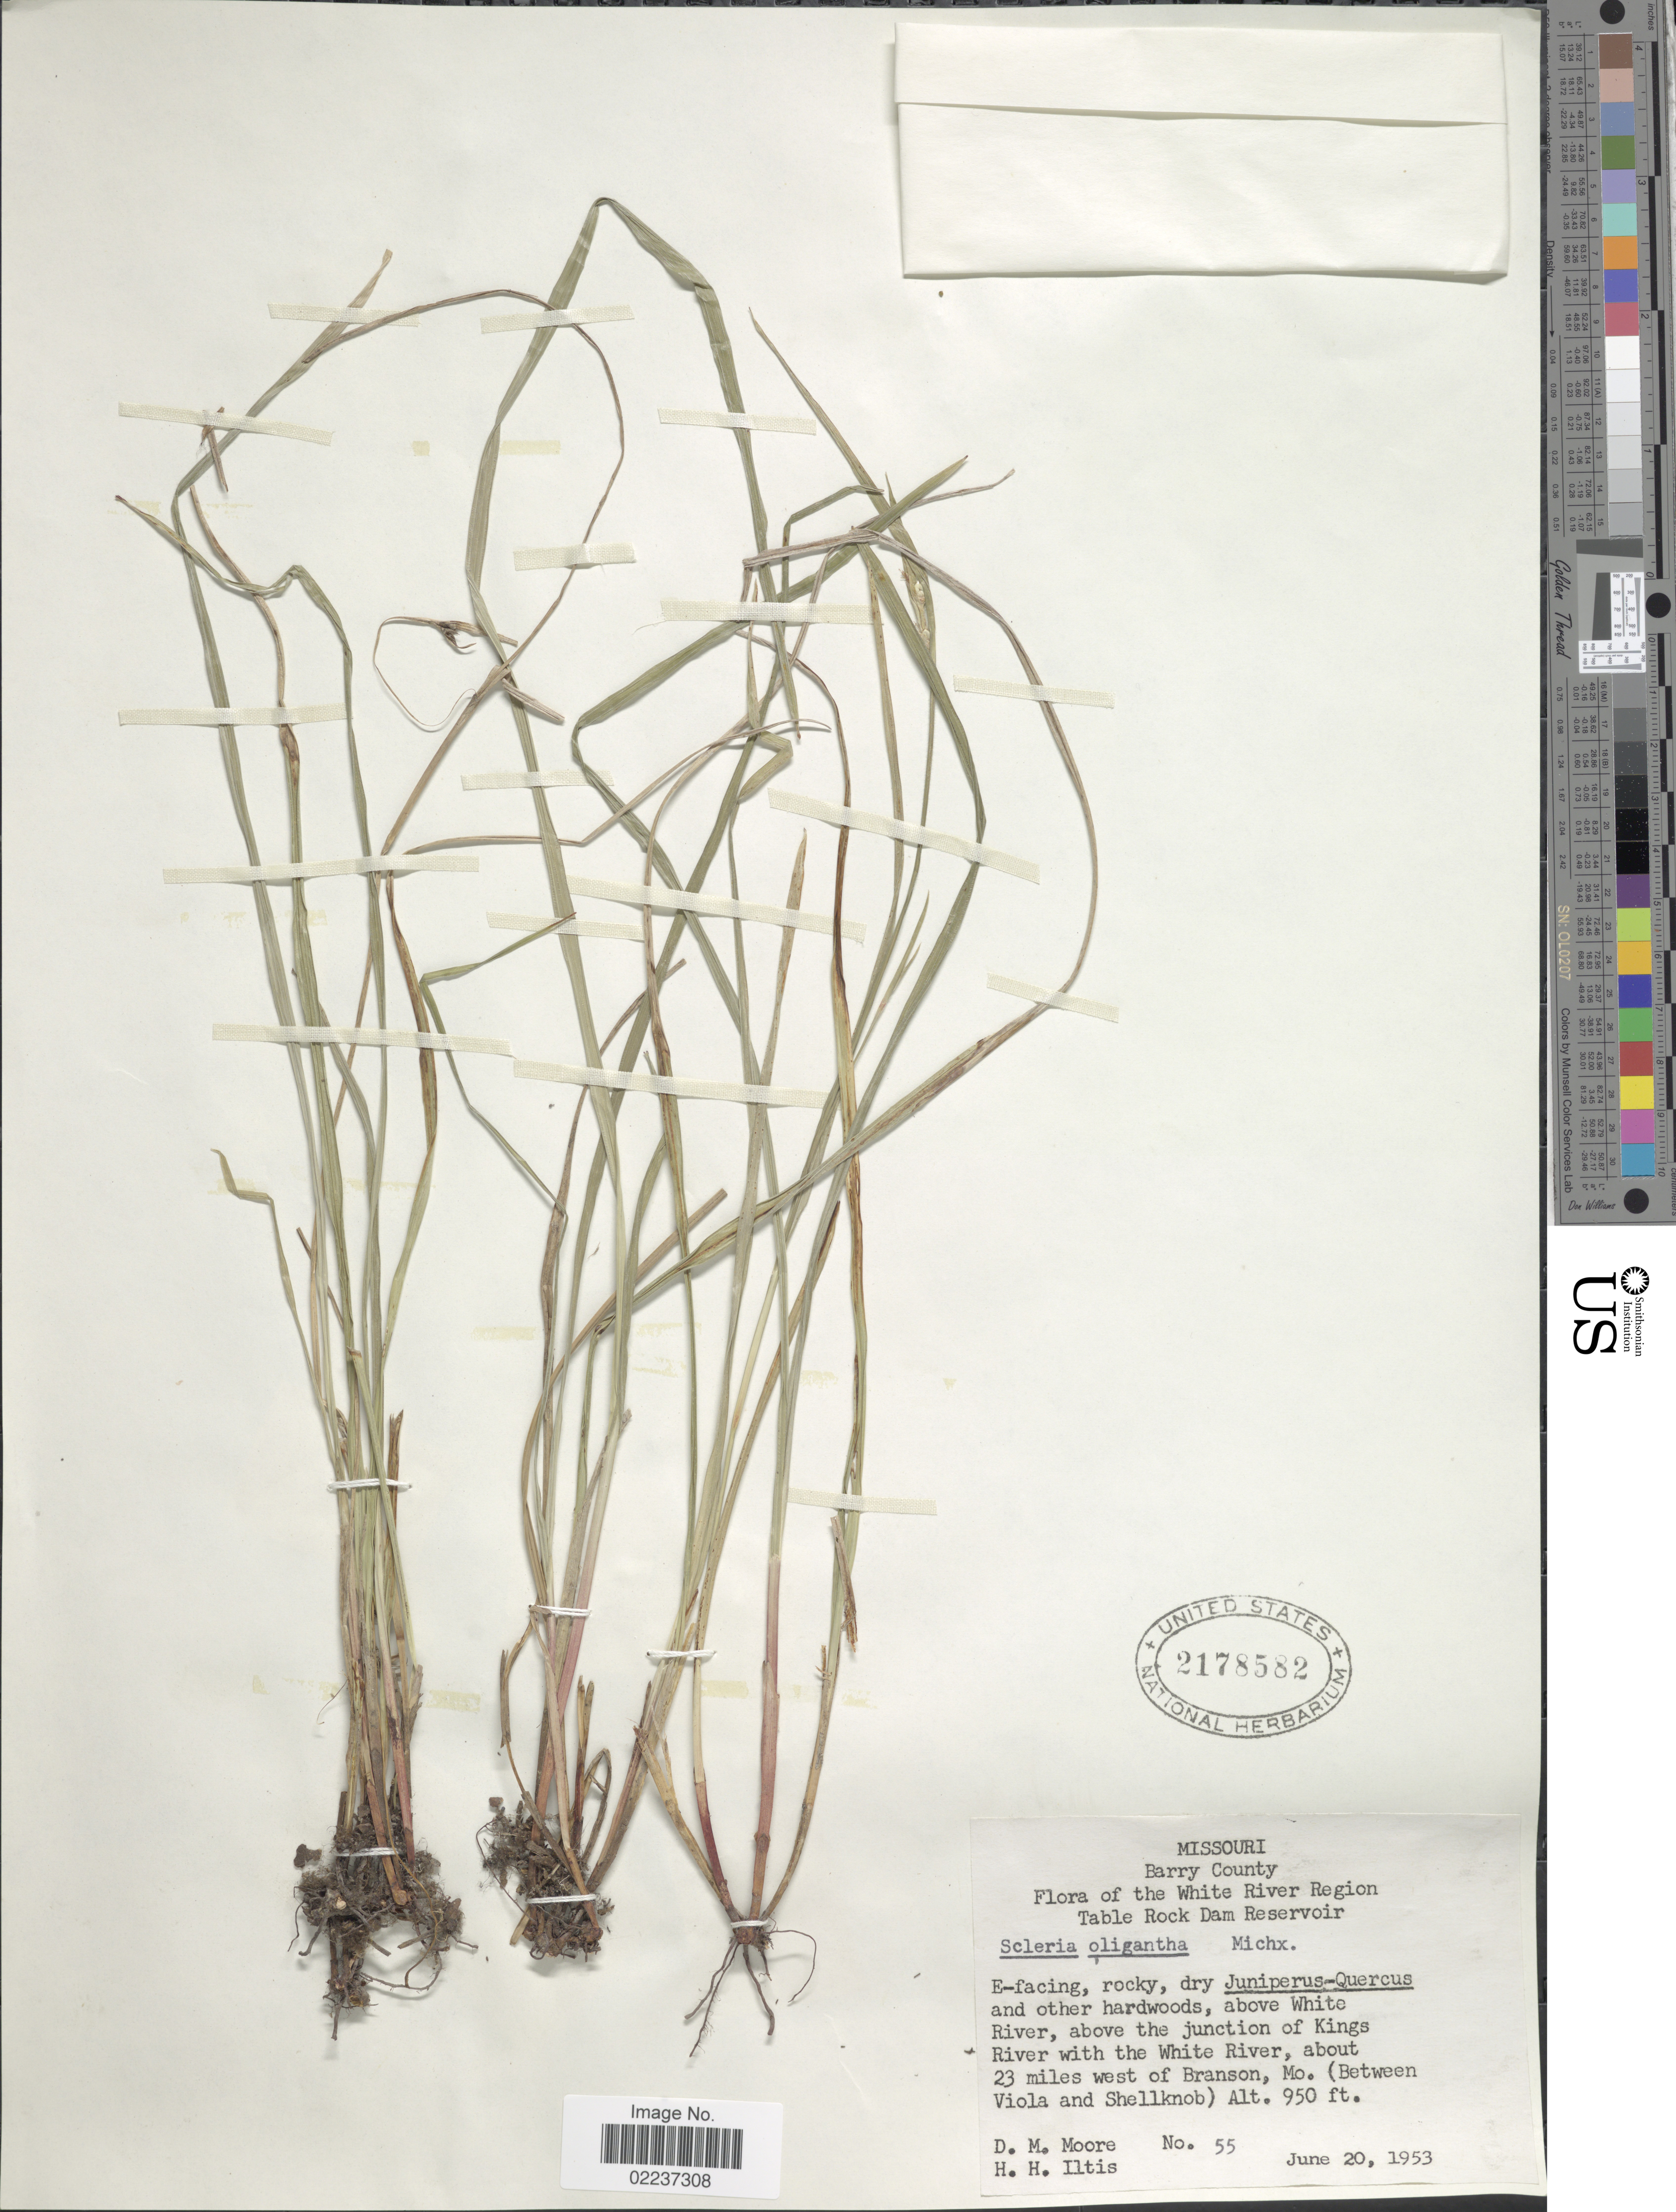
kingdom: Plantae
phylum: Tracheophyta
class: Liliopsida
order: Poales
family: Cyperaceae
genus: Scleria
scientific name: Scleria oligantha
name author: Michx.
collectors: H. H. Iltis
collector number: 55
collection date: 1953-06-20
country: United States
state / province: Missouri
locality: Barry County, White River Region, Table Rock Dam Reservoir, E-facing, above White River, above the junction of Kings River with the White River, about 23 miles west of Branson, Mo. (Between Viola and Shellknob)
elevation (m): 290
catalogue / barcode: US 2178582